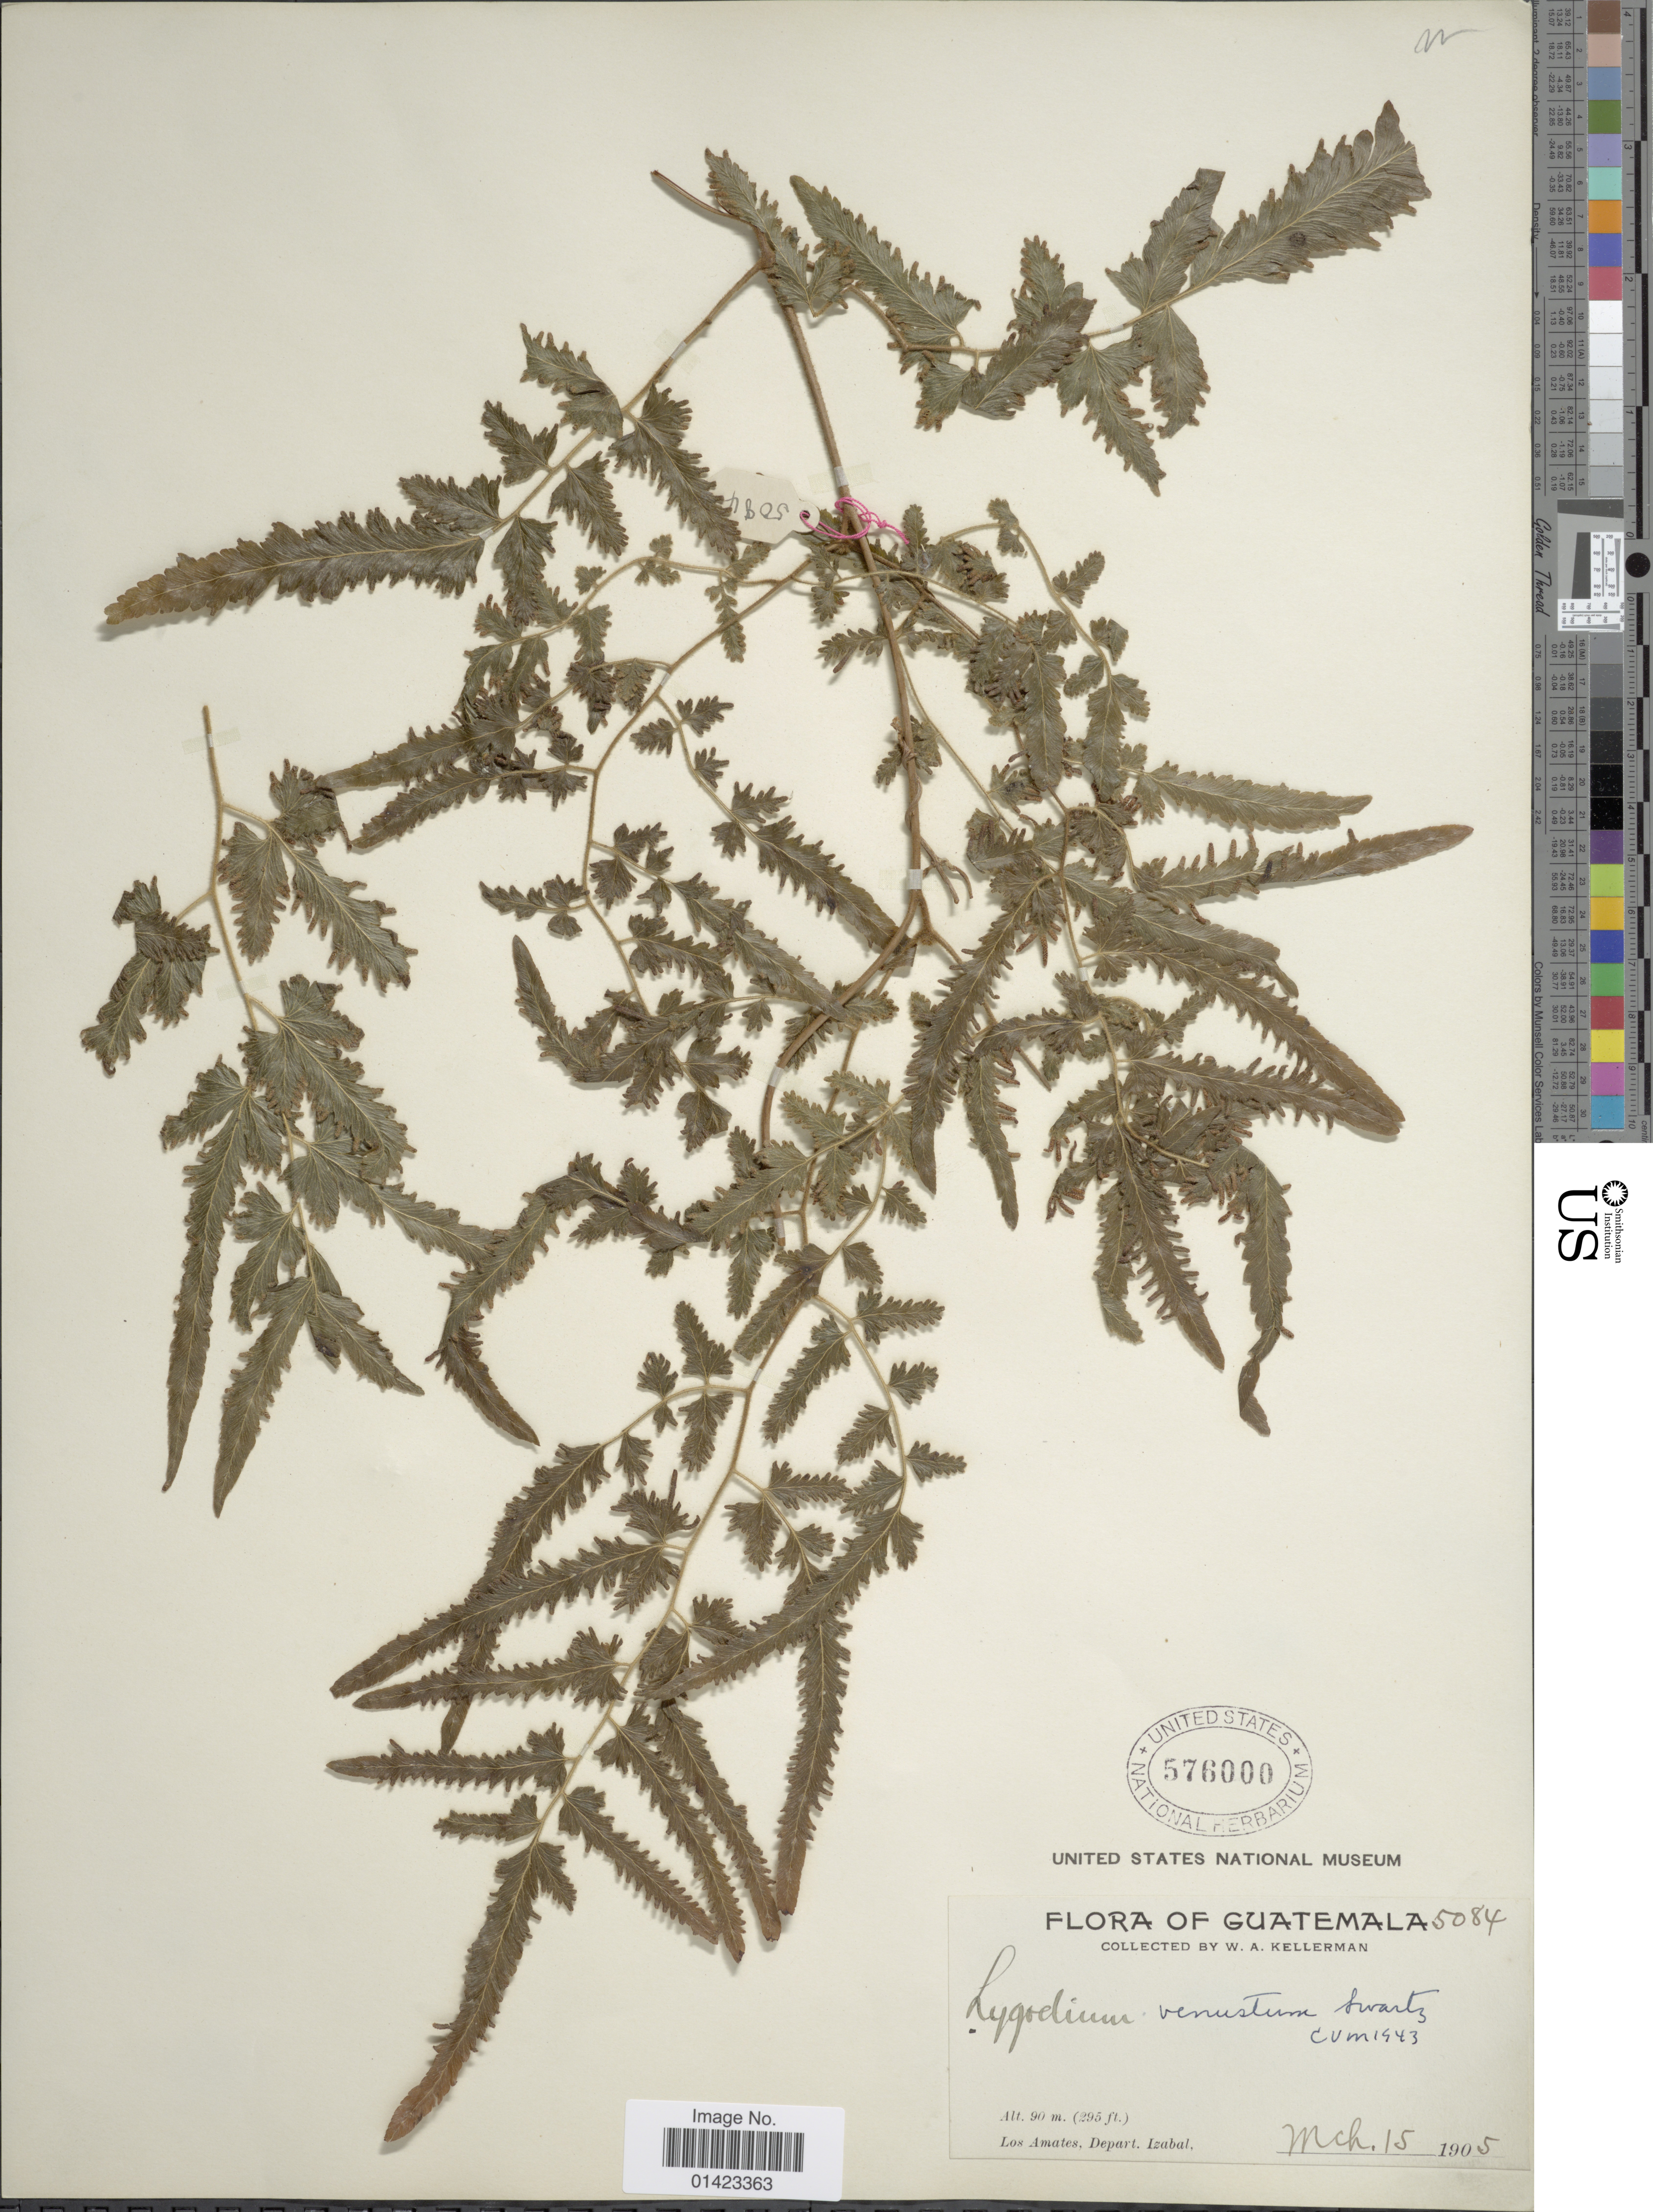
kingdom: Plantae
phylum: Tracheophyta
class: Polypodiopsida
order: Schizaeales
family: Lygodiaceae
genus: Lygodium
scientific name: Lygodium venustum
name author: Sw.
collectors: W. Kellerman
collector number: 5084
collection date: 1905-03-15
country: Guatemala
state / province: Izabal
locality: Los Amates, Depart. Izabal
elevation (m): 90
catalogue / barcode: US 576000